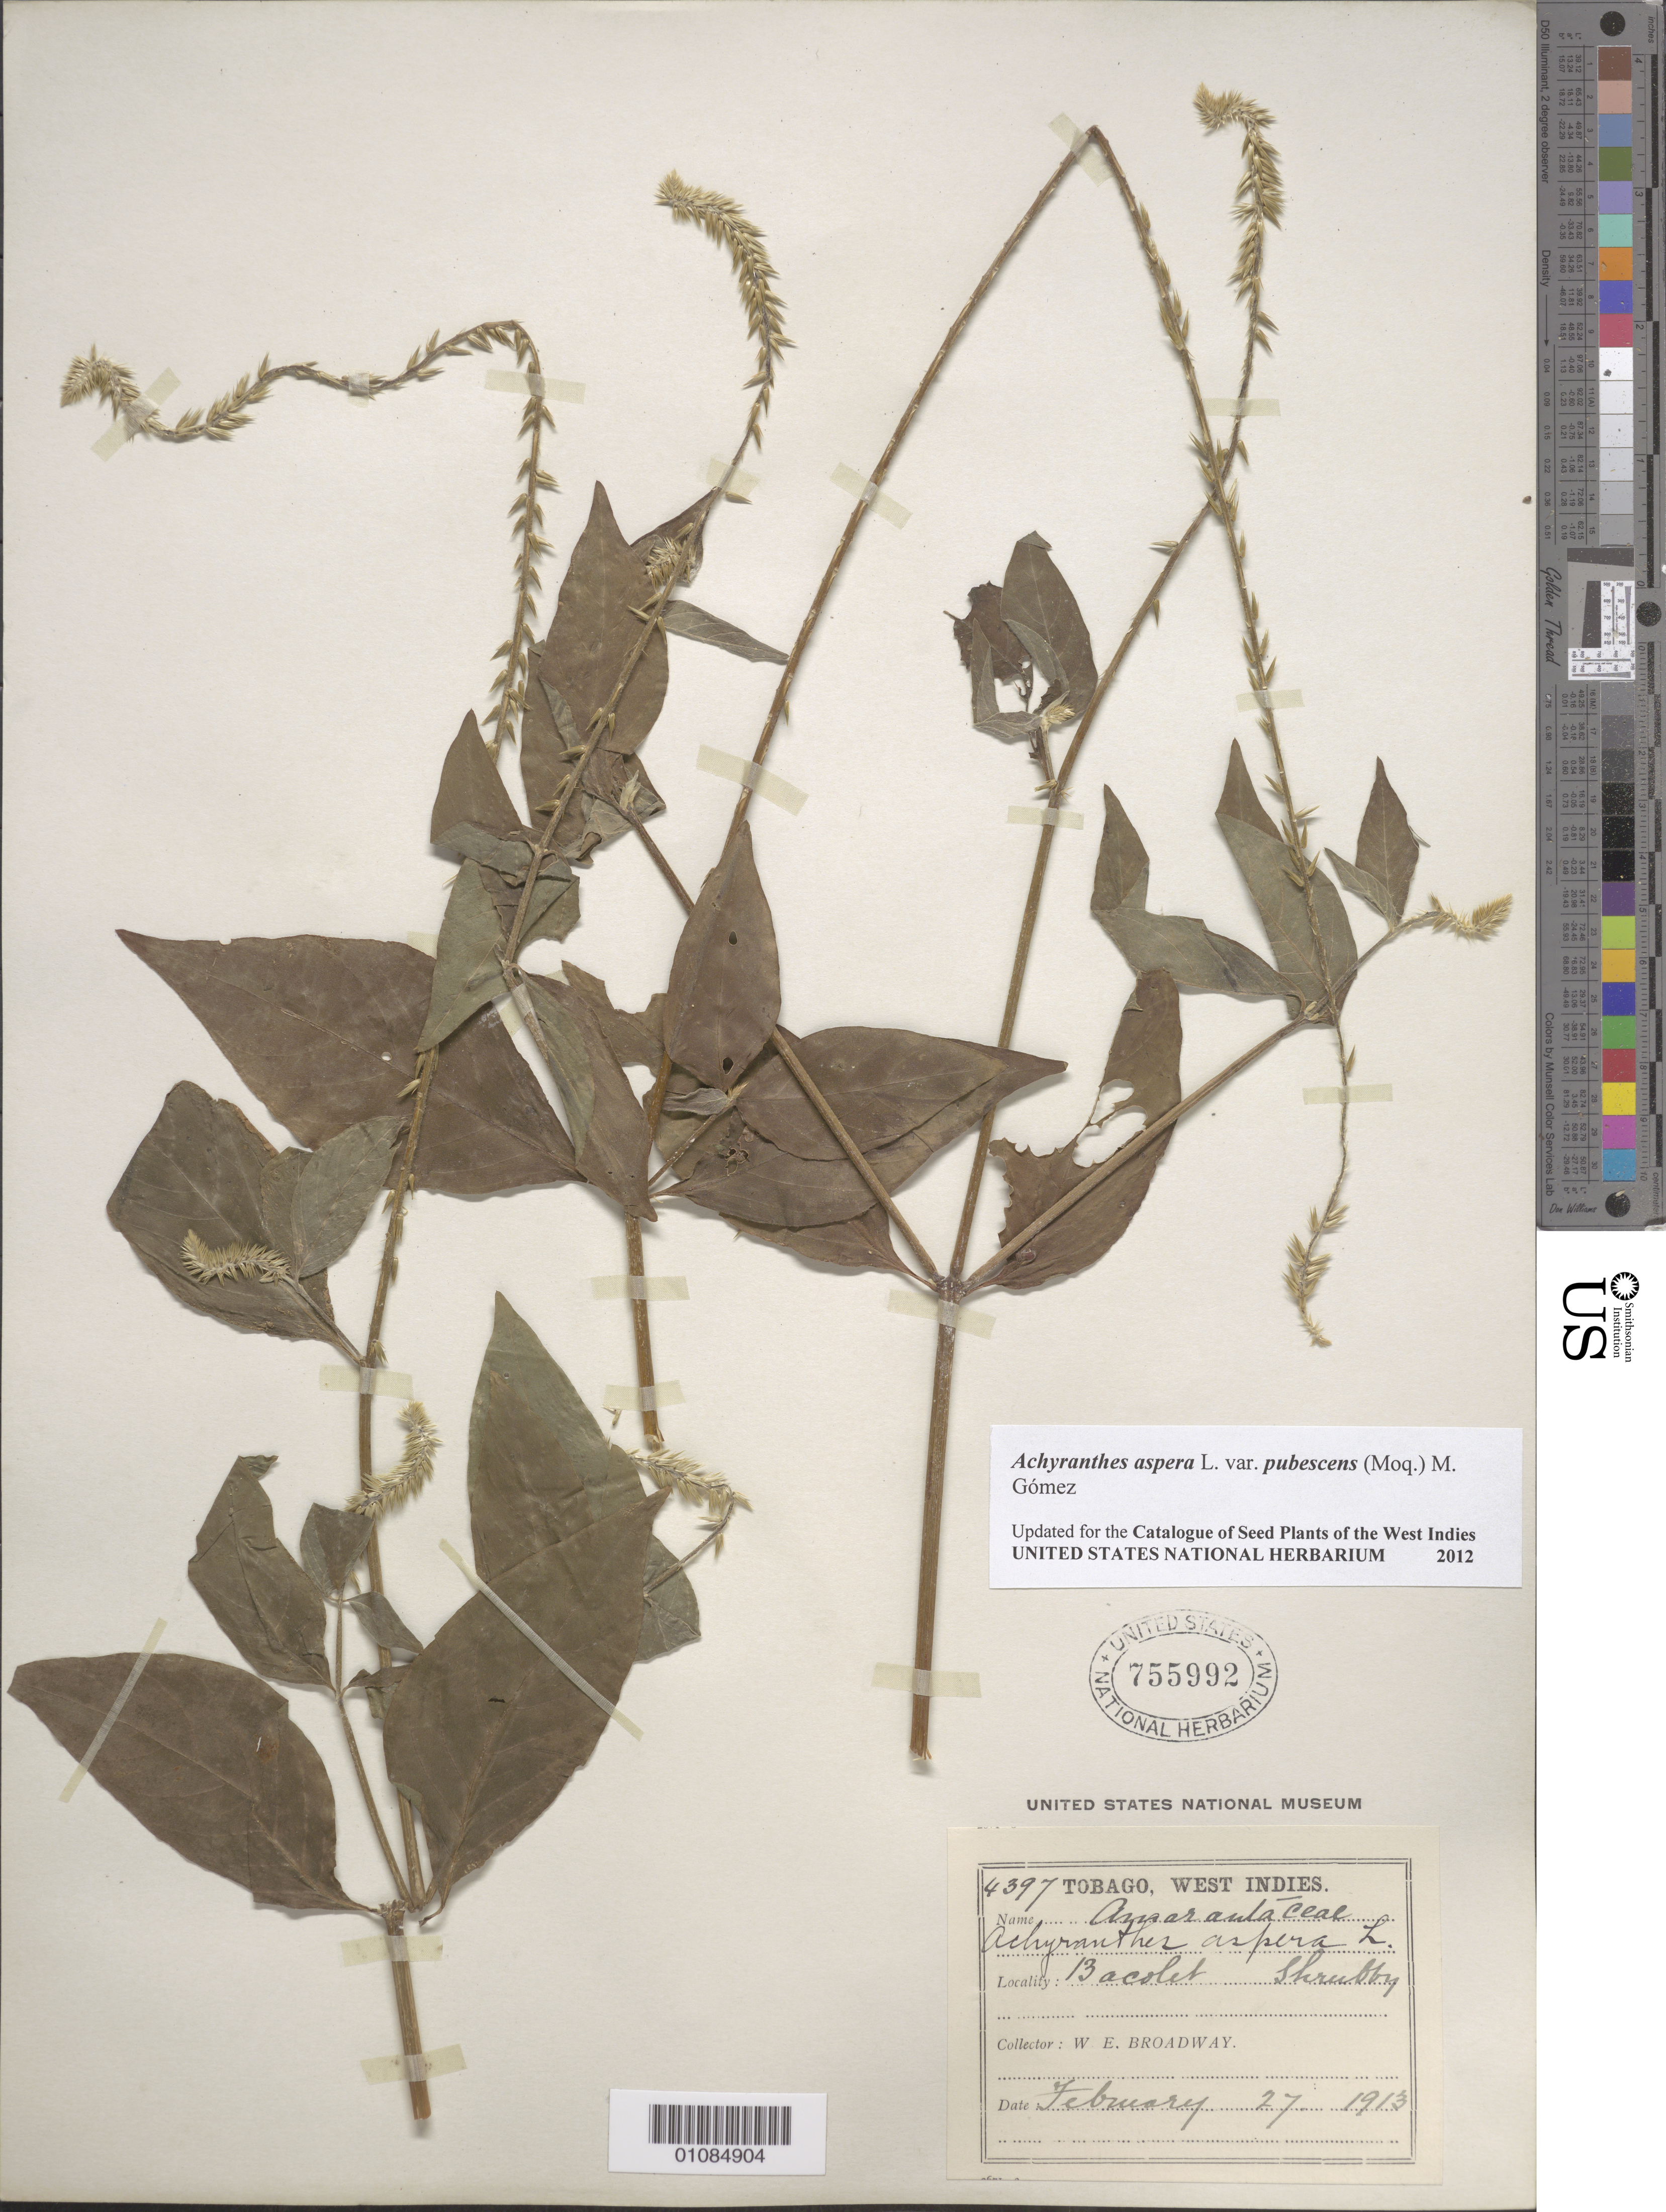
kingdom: Plantae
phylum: Tracheophyta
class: Magnoliopsida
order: Caryophyllales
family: Amaranthaceae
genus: Achyranthes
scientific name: Achyranthes aspera var. pubescens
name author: (Moq.) M. Gómez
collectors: W. E. Broadway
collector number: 4397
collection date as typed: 27 Feb 1913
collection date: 1913-02-27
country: Trinidad and Tobago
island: Tobago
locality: Bacolet.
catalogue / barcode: US 755992